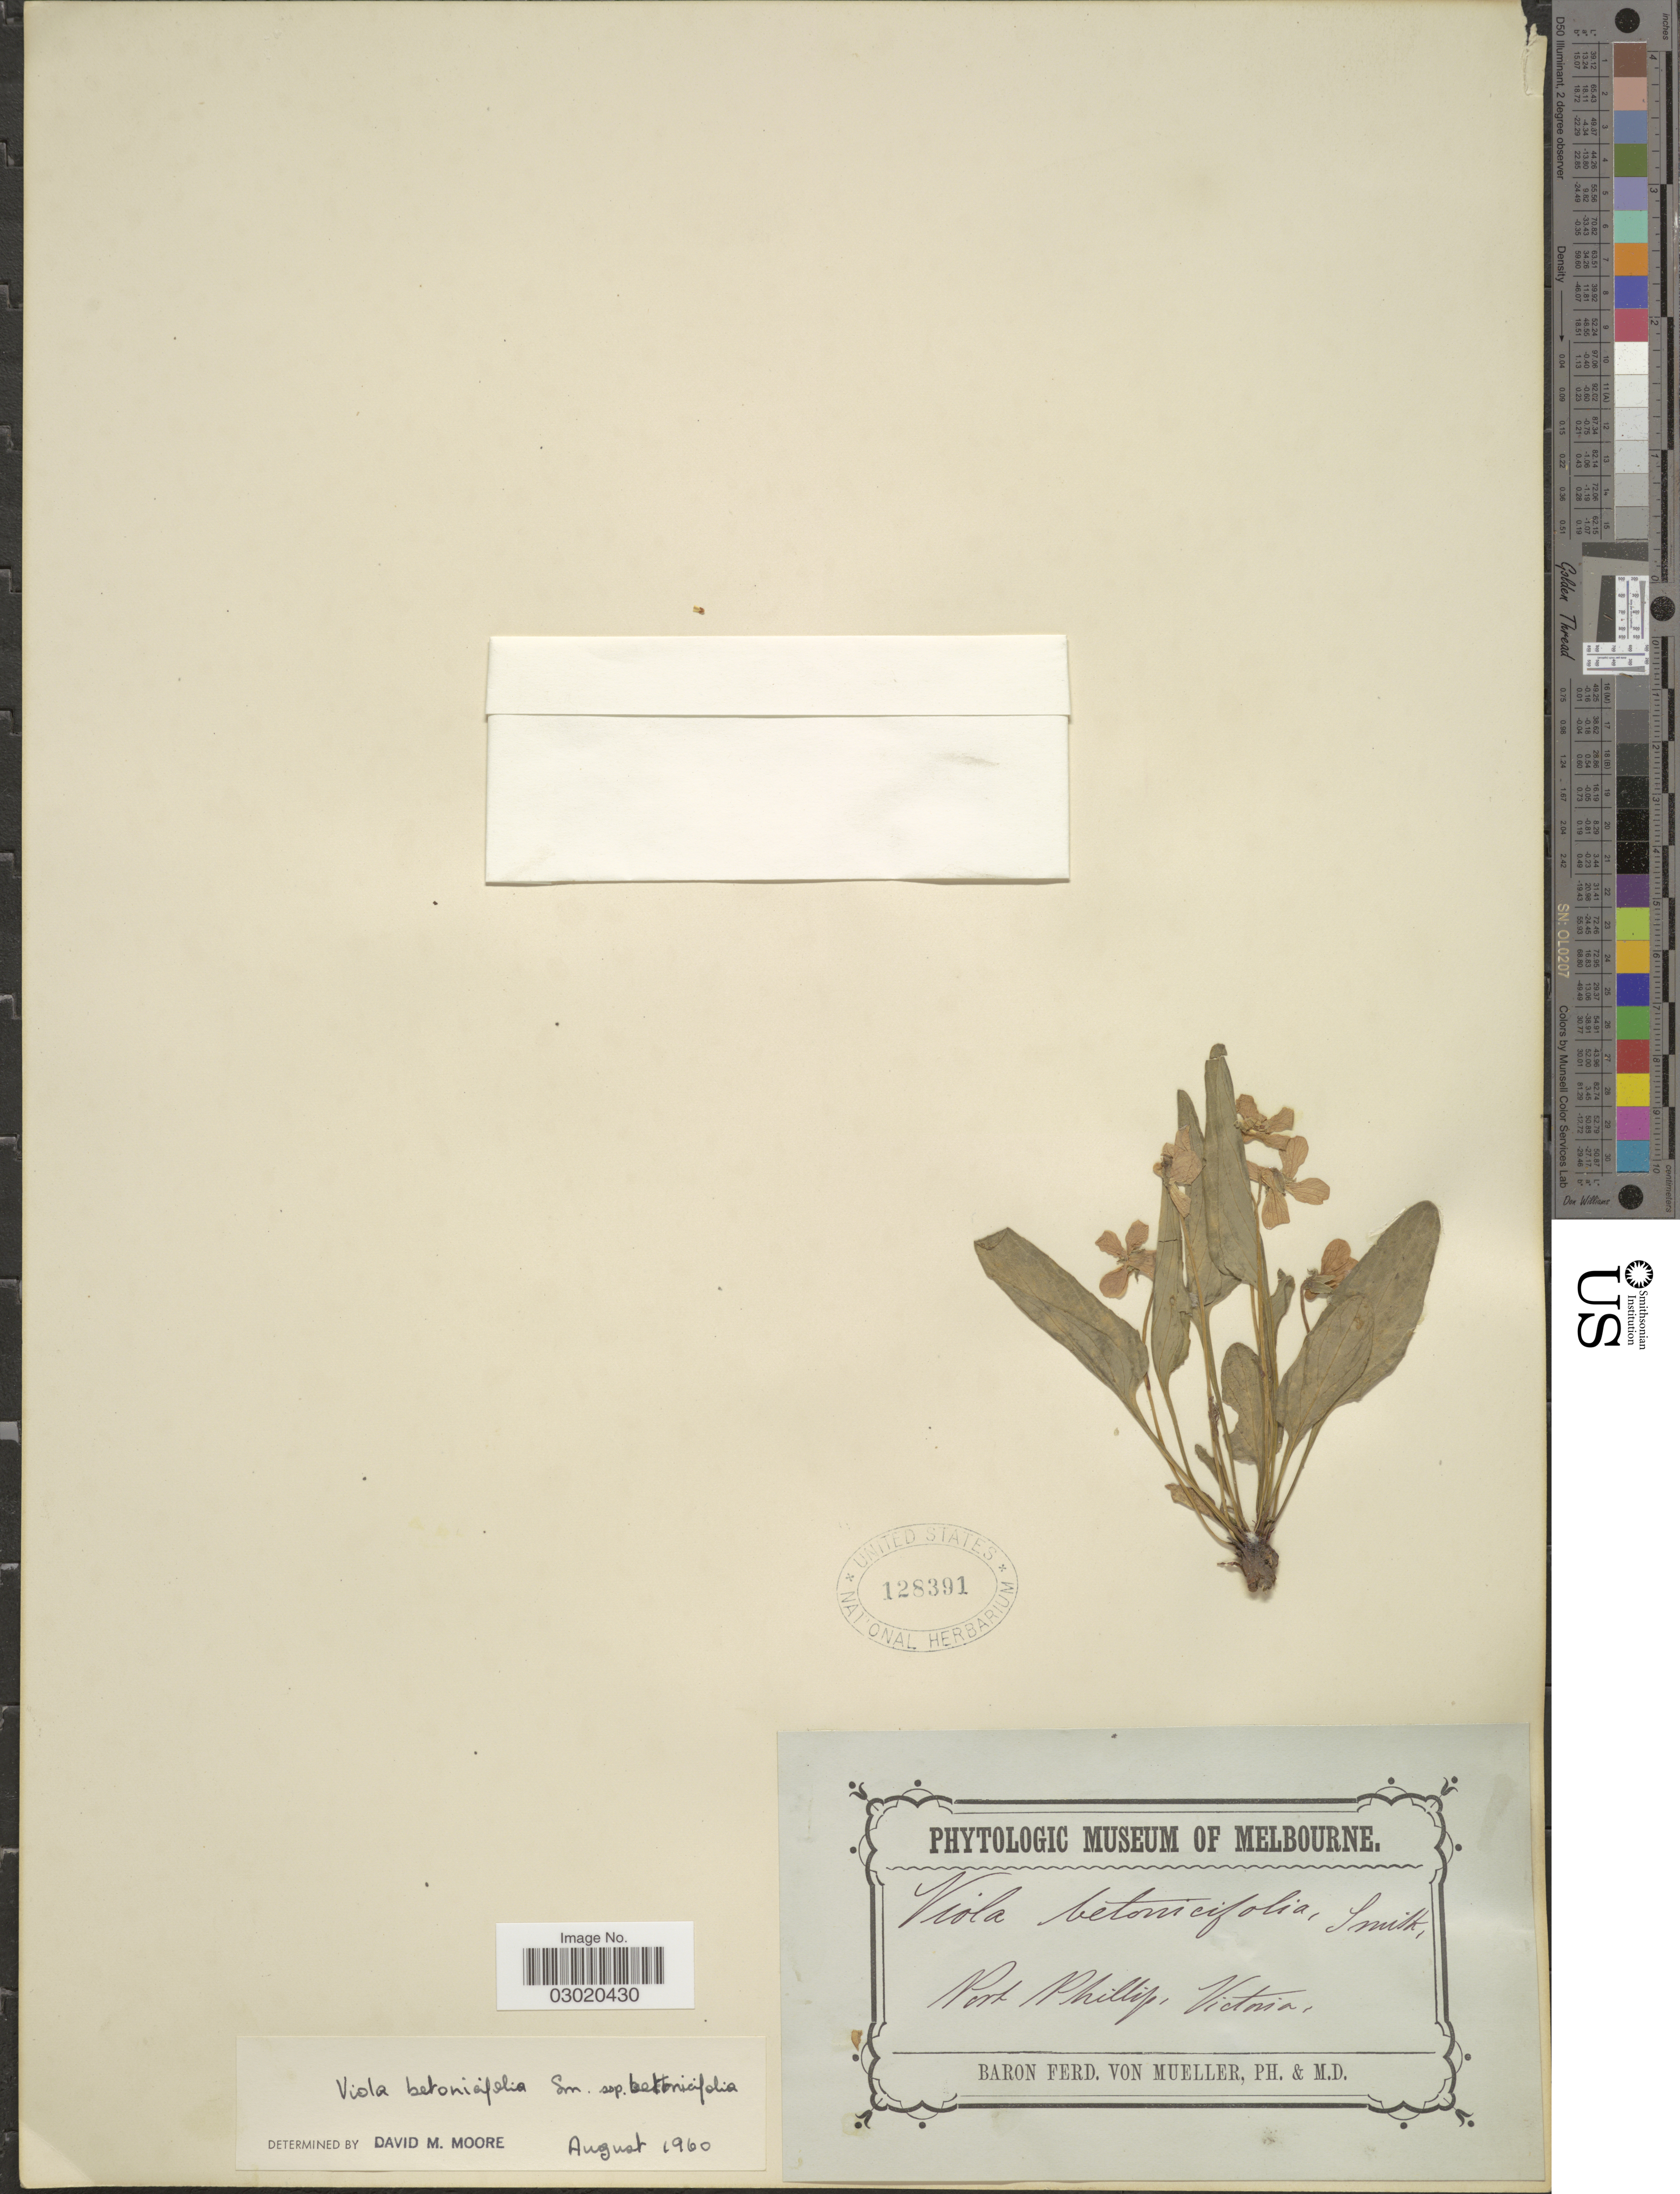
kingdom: Plantae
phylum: Tracheophyta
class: Magnoliopsida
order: Malpighiales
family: Violaceae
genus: Viola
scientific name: Viola betonicifolia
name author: Sm.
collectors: F. Mueller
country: Australia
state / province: Victoria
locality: Port Phillip, Victoria.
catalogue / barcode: US 128391